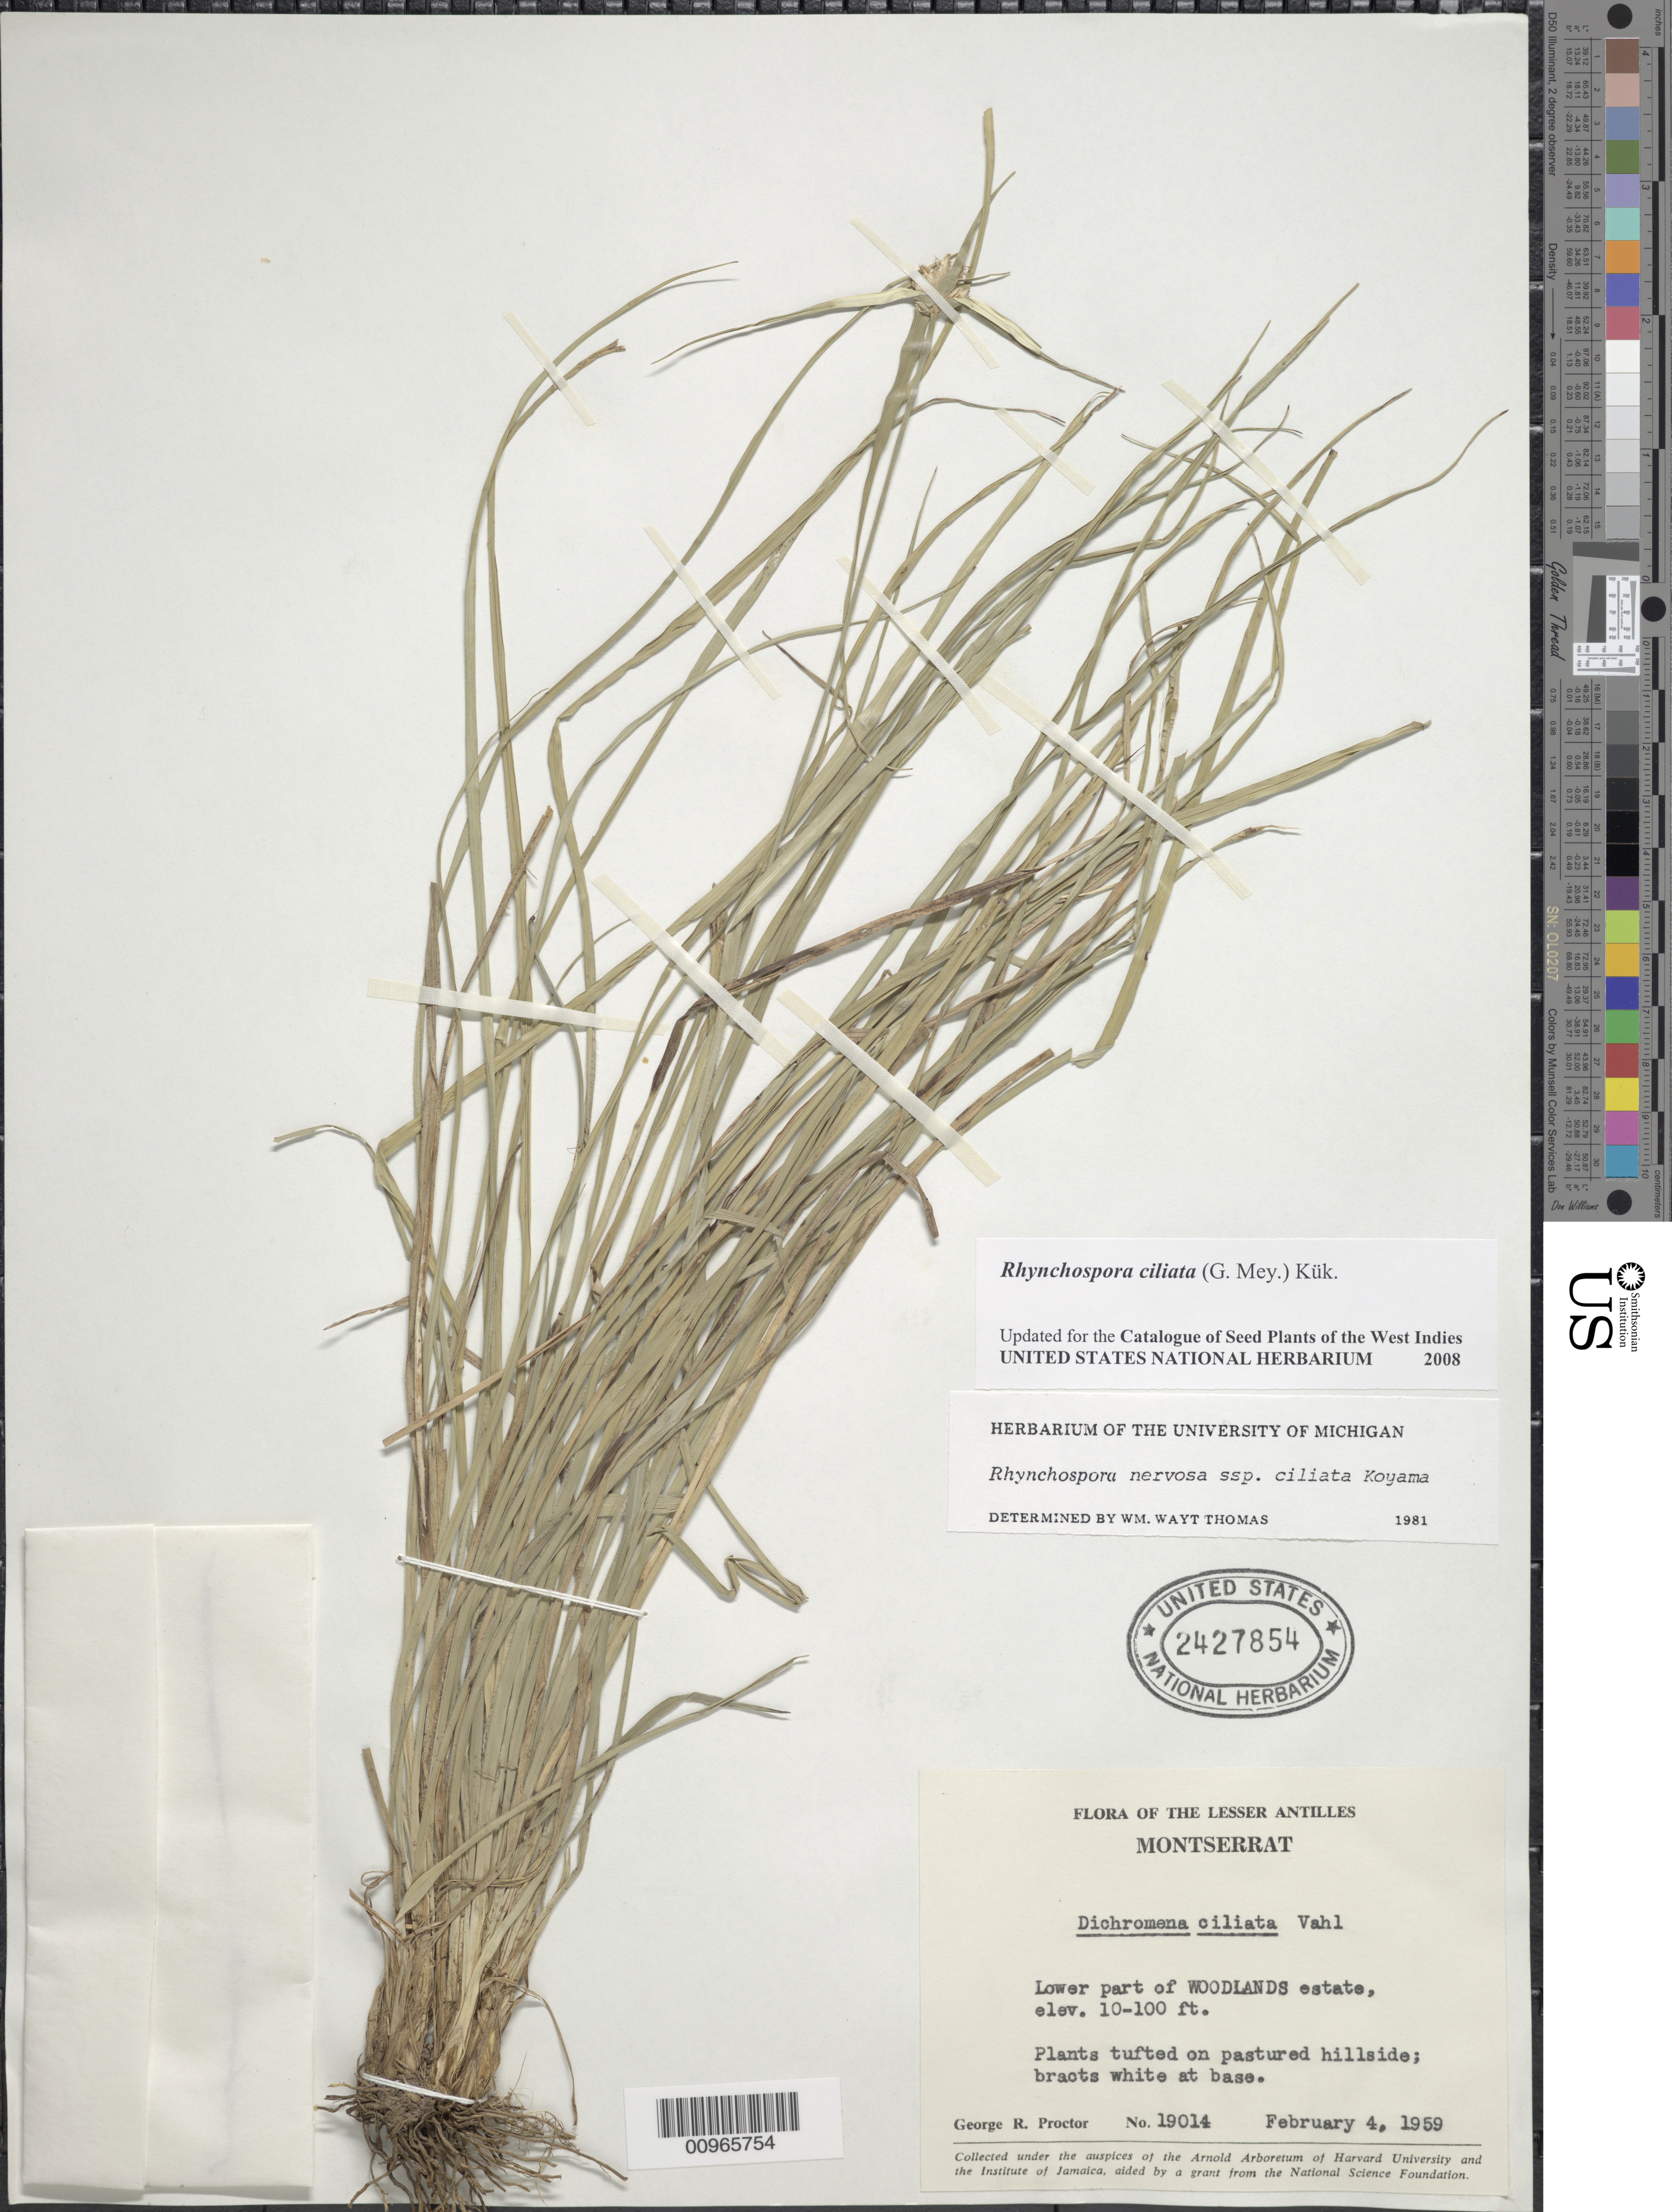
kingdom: Plantae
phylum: Tracheophyta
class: Liliopsida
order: Poales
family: Cyperaceae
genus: Rhynchospora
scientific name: Rhynchospora ciliata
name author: (G. Mey.) Kük.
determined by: Strong, M. T., (US), Smithsonian Institution - National Museum of Natural History (UNITED STATES)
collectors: G. R. Proctor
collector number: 19014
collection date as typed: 04 Feb 1959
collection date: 1959-02-04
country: Montserrat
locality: Lower part of Woodlands Estate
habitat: Pastured hillsides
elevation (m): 3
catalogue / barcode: US 2427854